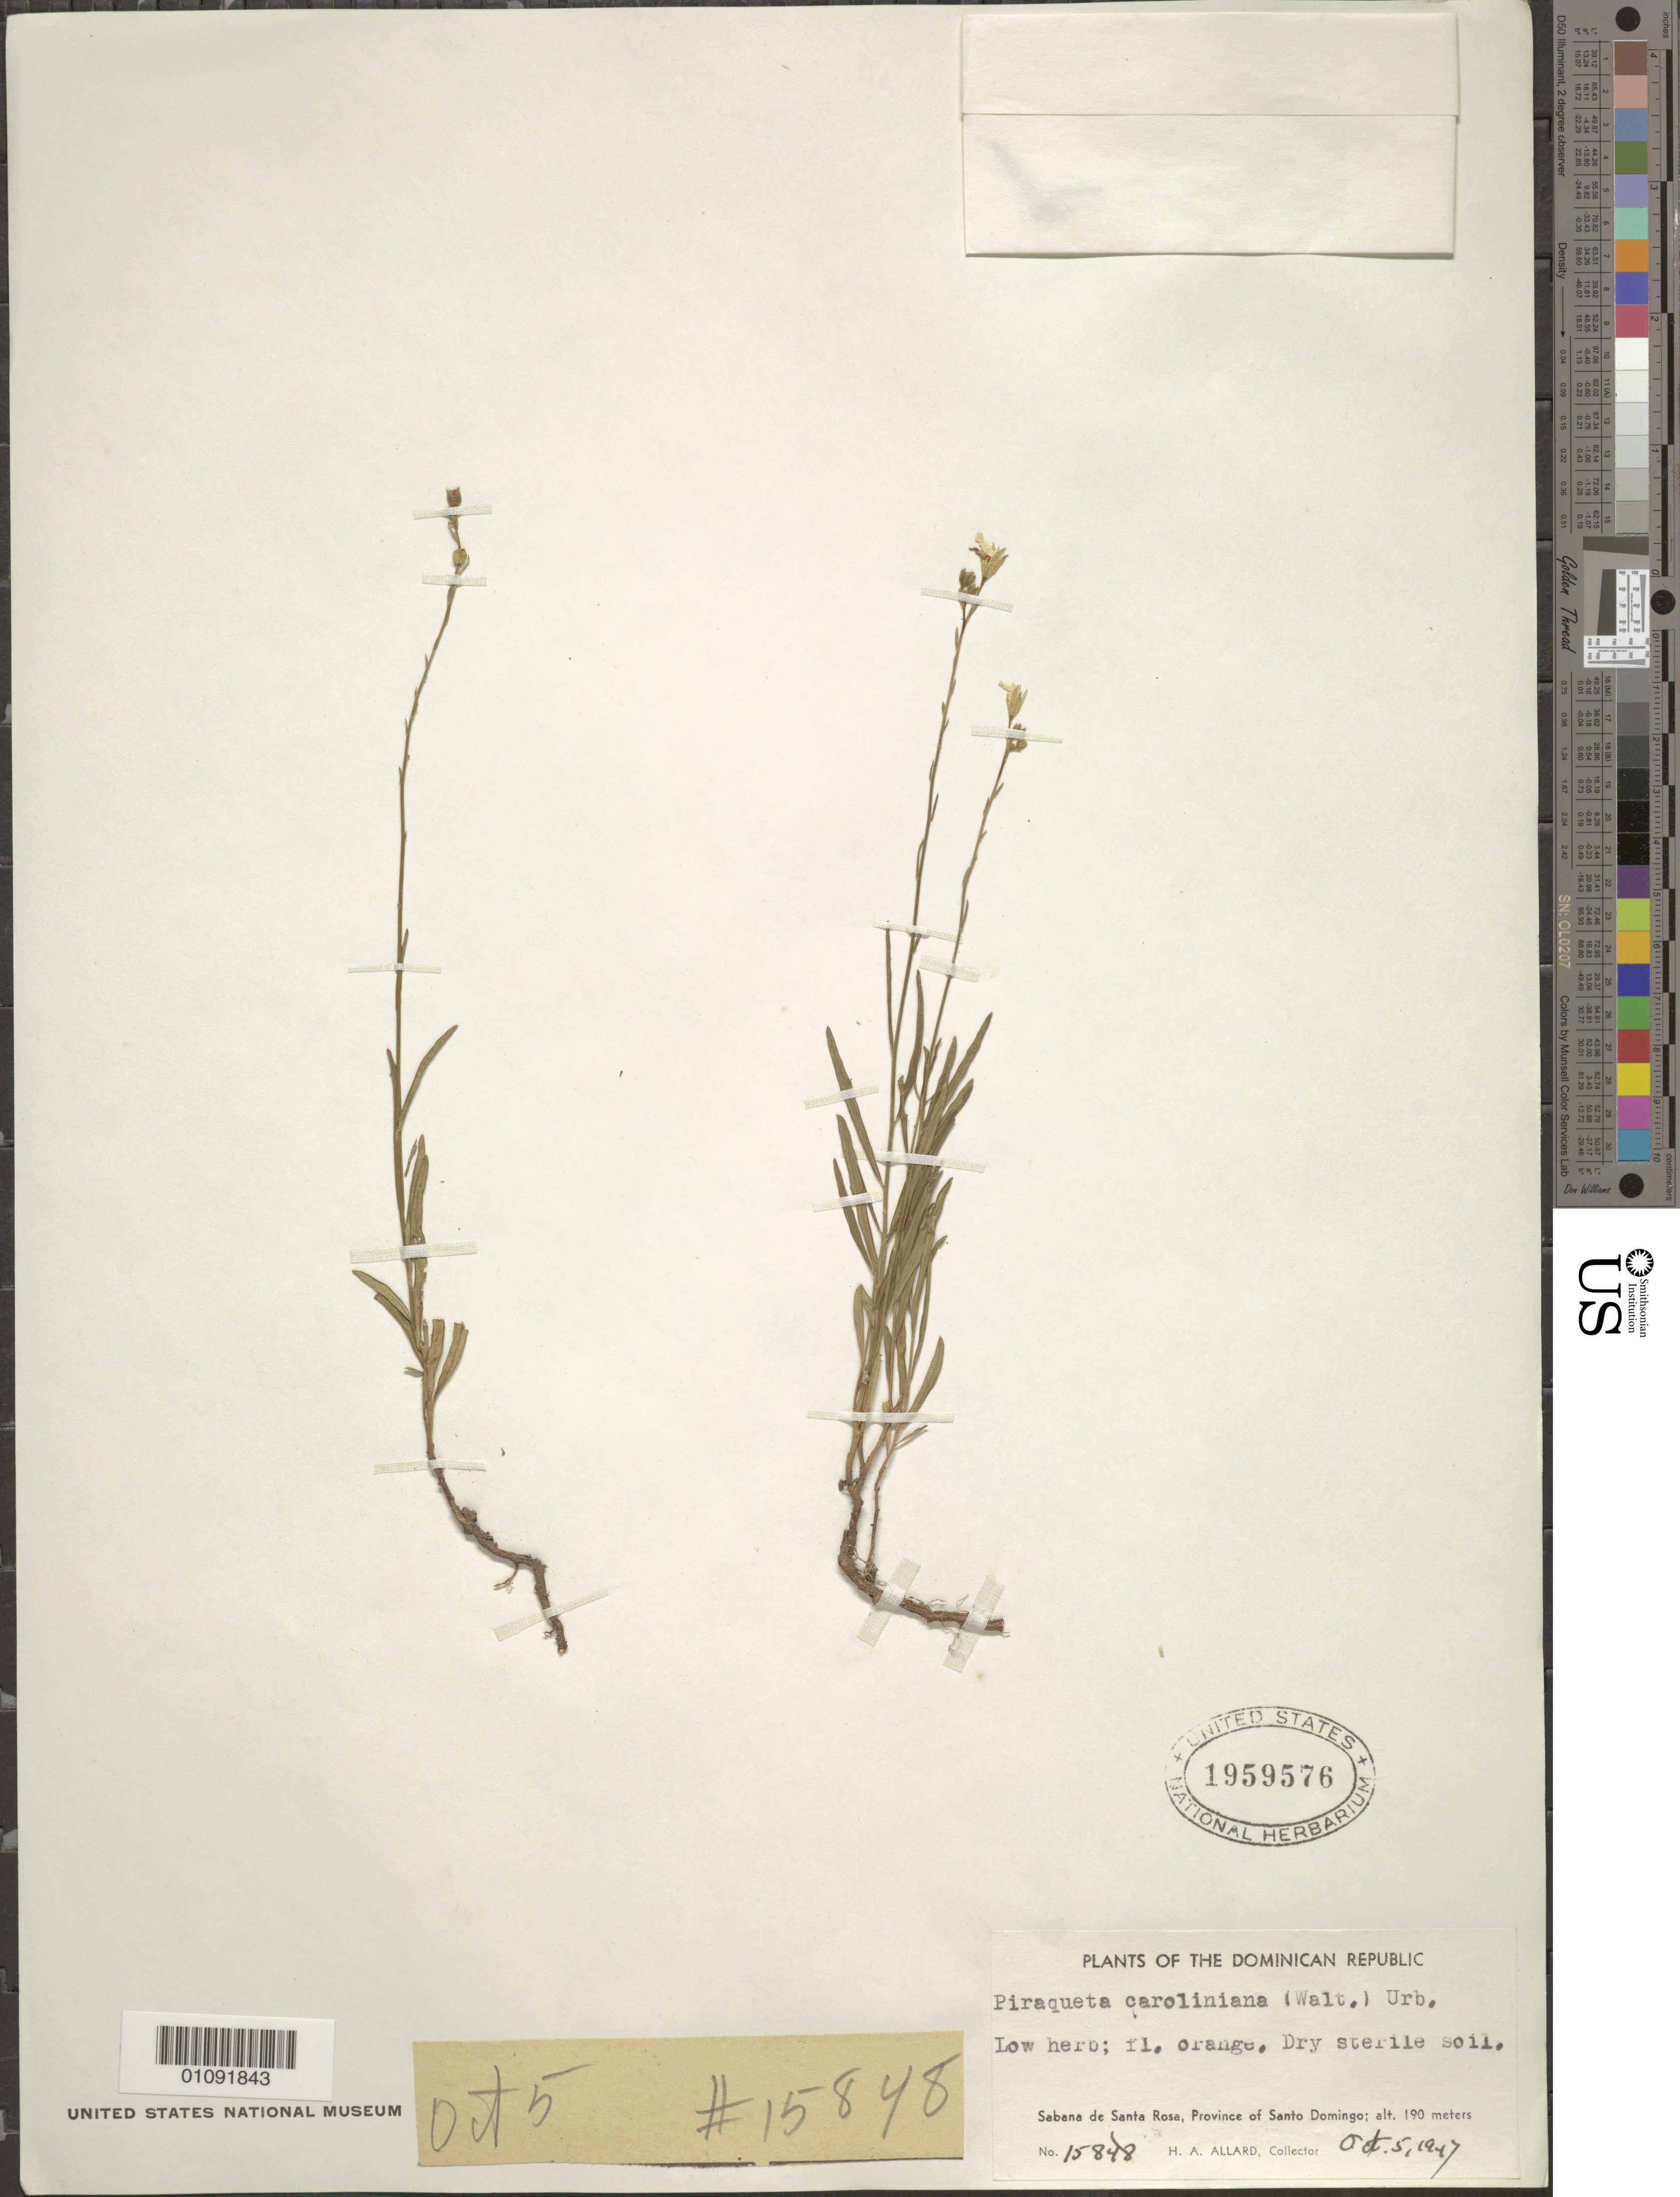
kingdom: Plantae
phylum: Tracheophyta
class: Magnoliopsida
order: Malpighiales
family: Turneraceae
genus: Piriqueta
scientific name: Piriqueta cistoides subsp. caroliniana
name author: (Walter) Arbo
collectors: H. A. Allard & F. G. Meyer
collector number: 15848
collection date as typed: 05 Oct 1947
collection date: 1947-10-05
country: Dominican Republic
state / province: Santo Domingo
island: Hispaniola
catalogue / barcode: US 1959576